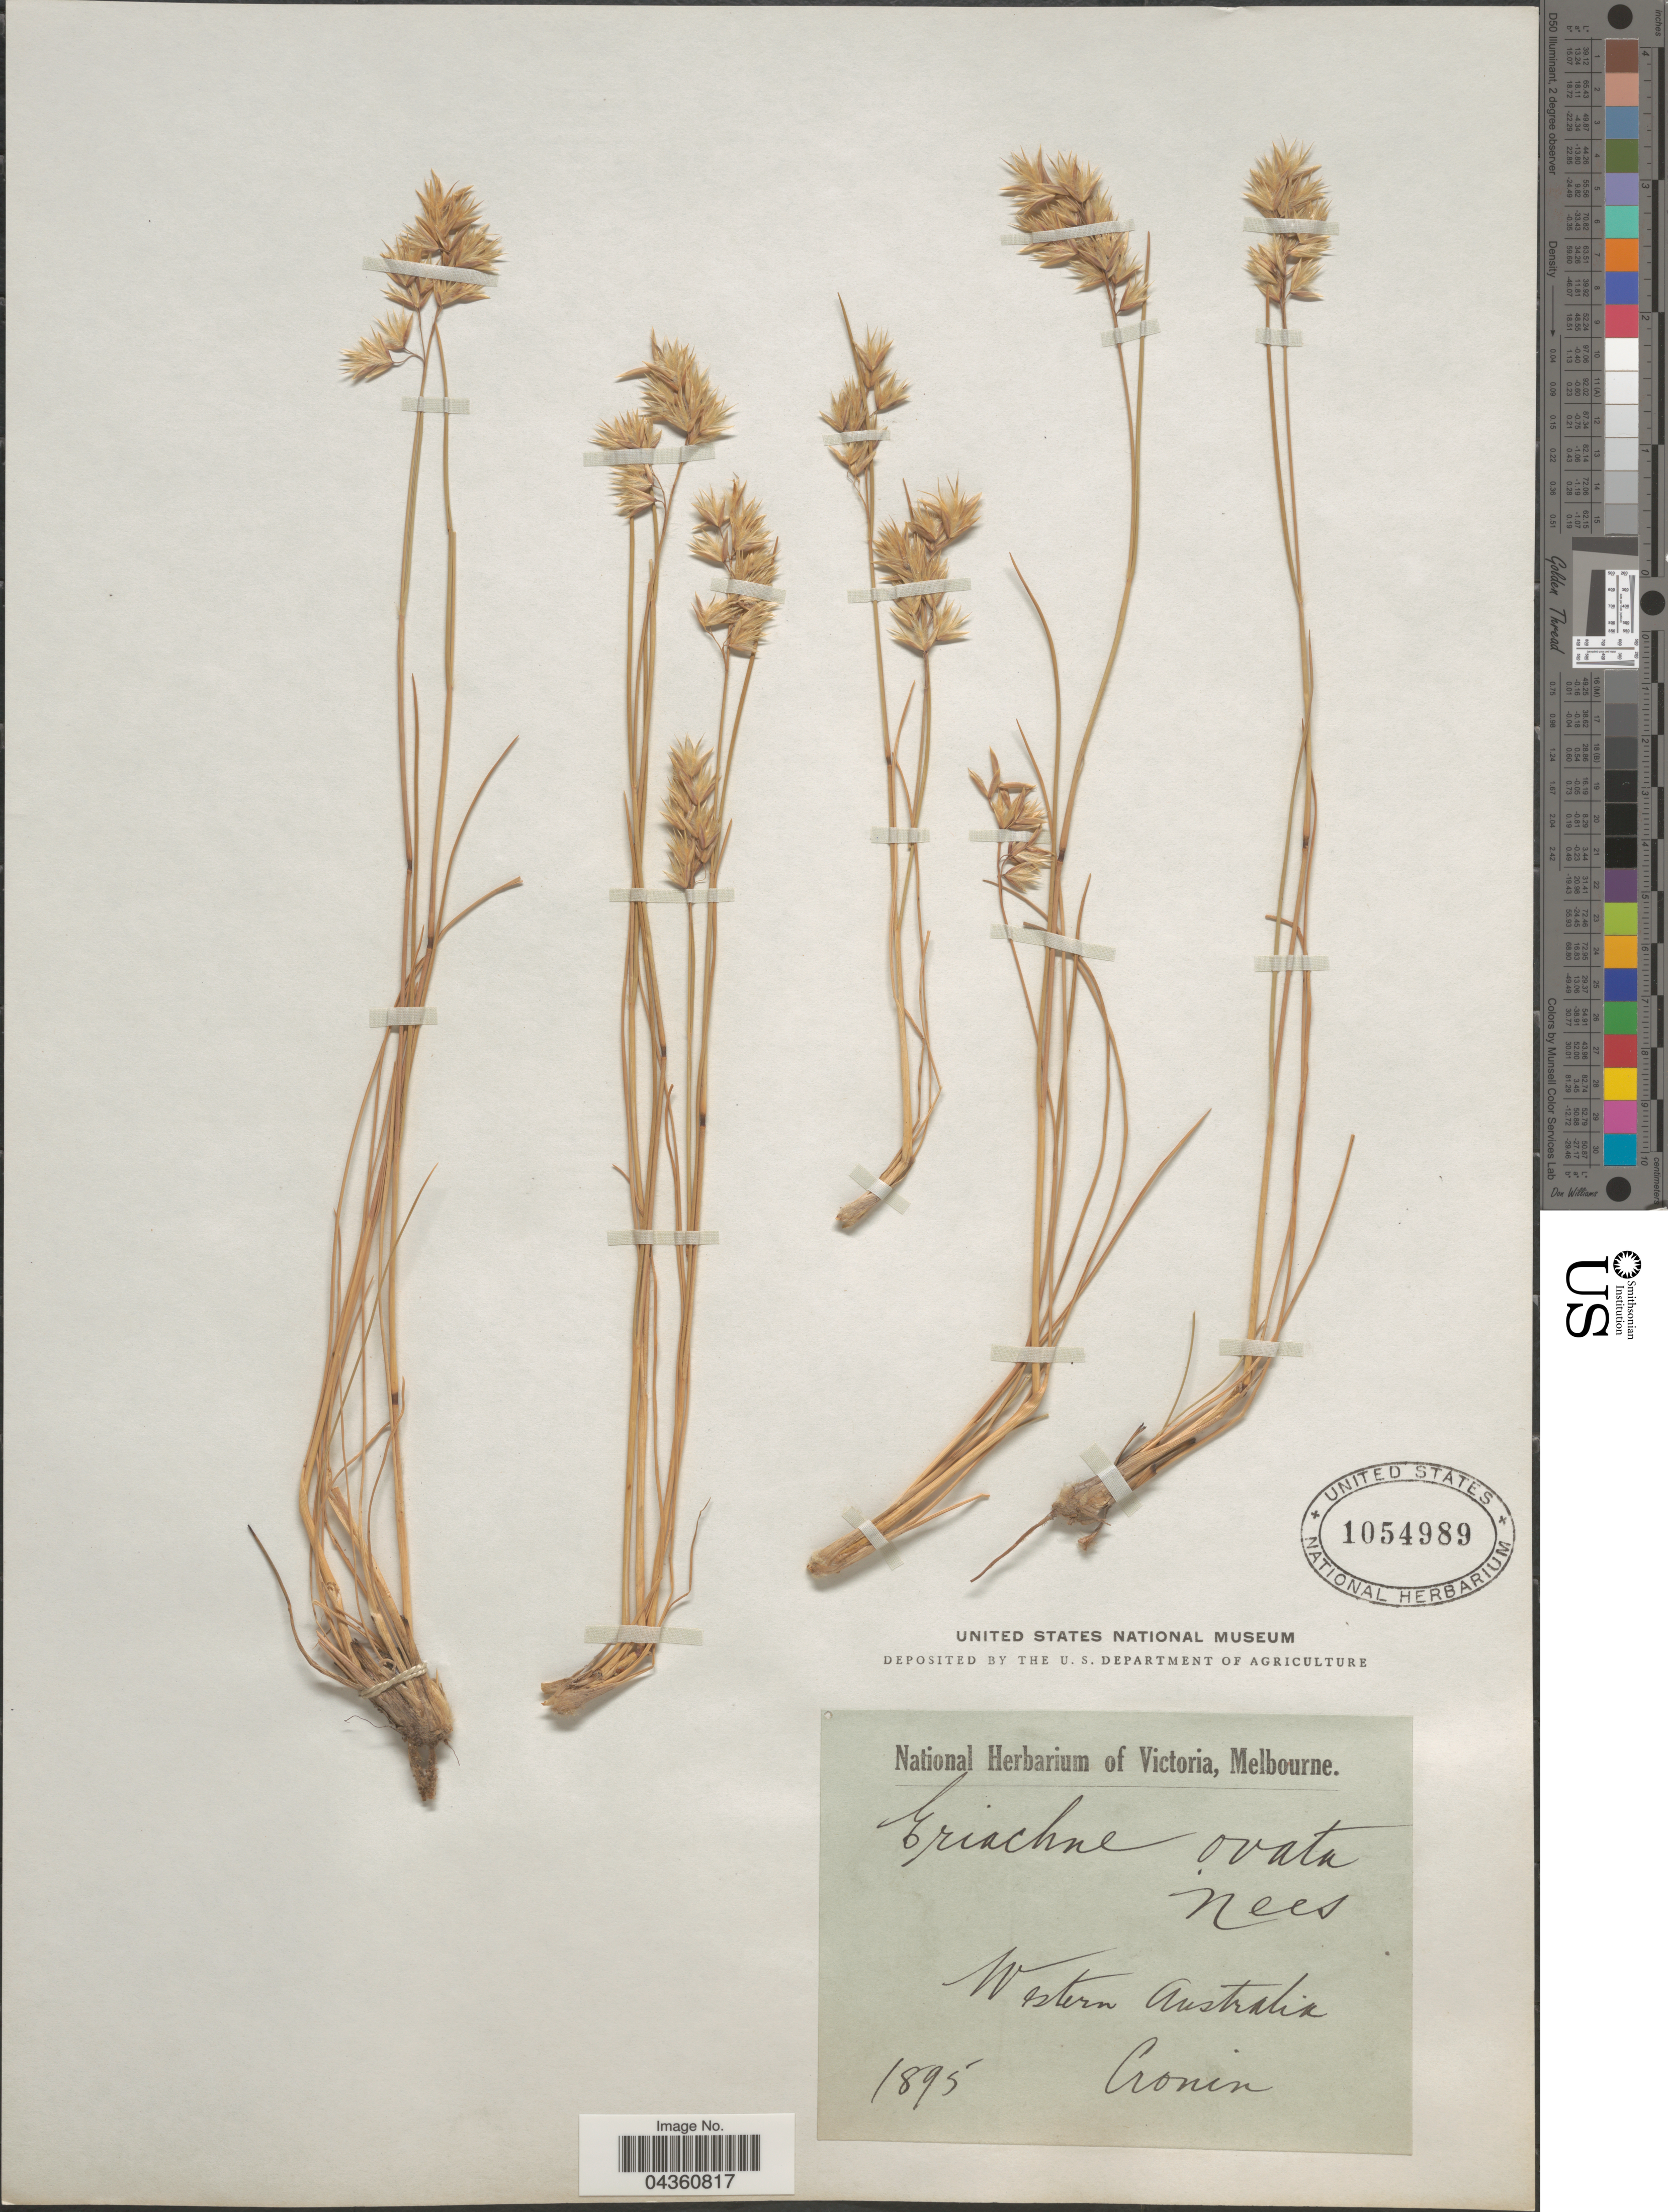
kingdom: Plantae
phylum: Tracheophyta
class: Liliopsida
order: Poales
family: Poaceae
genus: Eriachne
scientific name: Eriachne ovata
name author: Nees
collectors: Cronin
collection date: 1895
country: Australia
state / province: Western Australia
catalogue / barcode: US 1054989